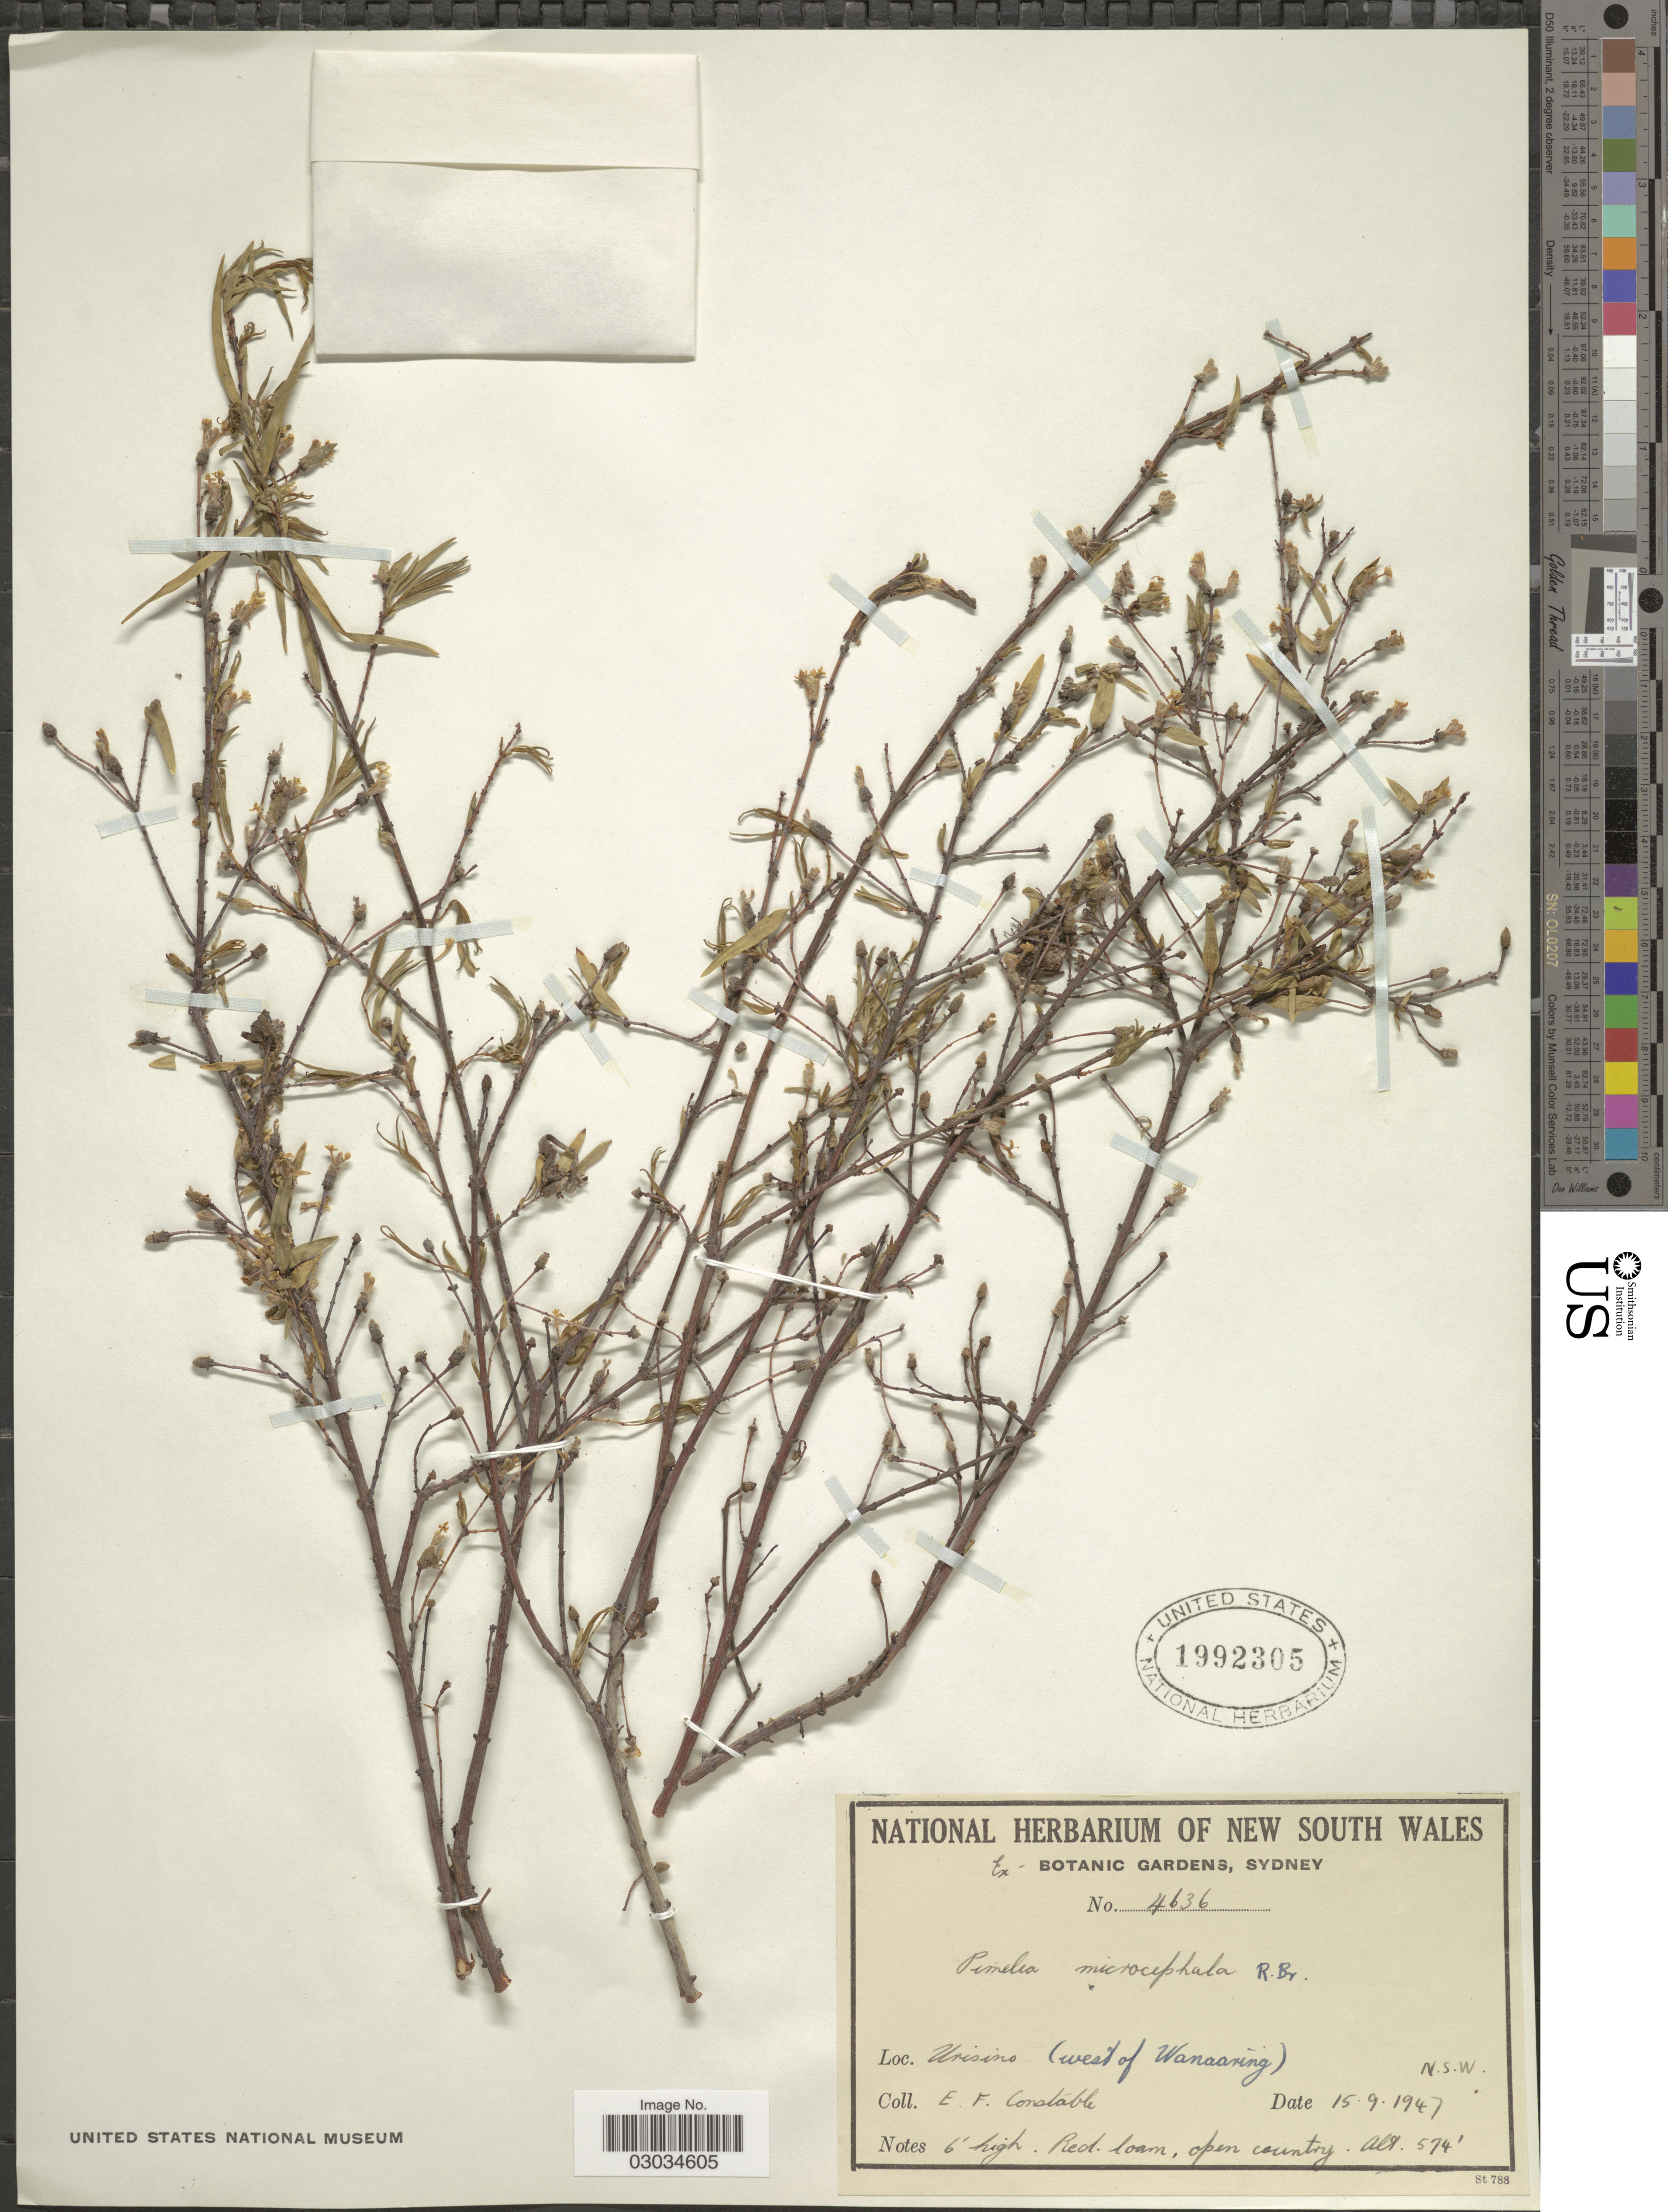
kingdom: Plantae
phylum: Tracheophyta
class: Magnoliopsida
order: Malvales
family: Thymelaeaceae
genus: Pimelea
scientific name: Pimelea microcephala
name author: R. Br.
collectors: E. F. Constable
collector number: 4636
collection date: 1947-09-15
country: Australia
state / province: New South Wales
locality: Urisino (west of Wanaaring). N.S.W.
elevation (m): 175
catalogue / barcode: US 1992305